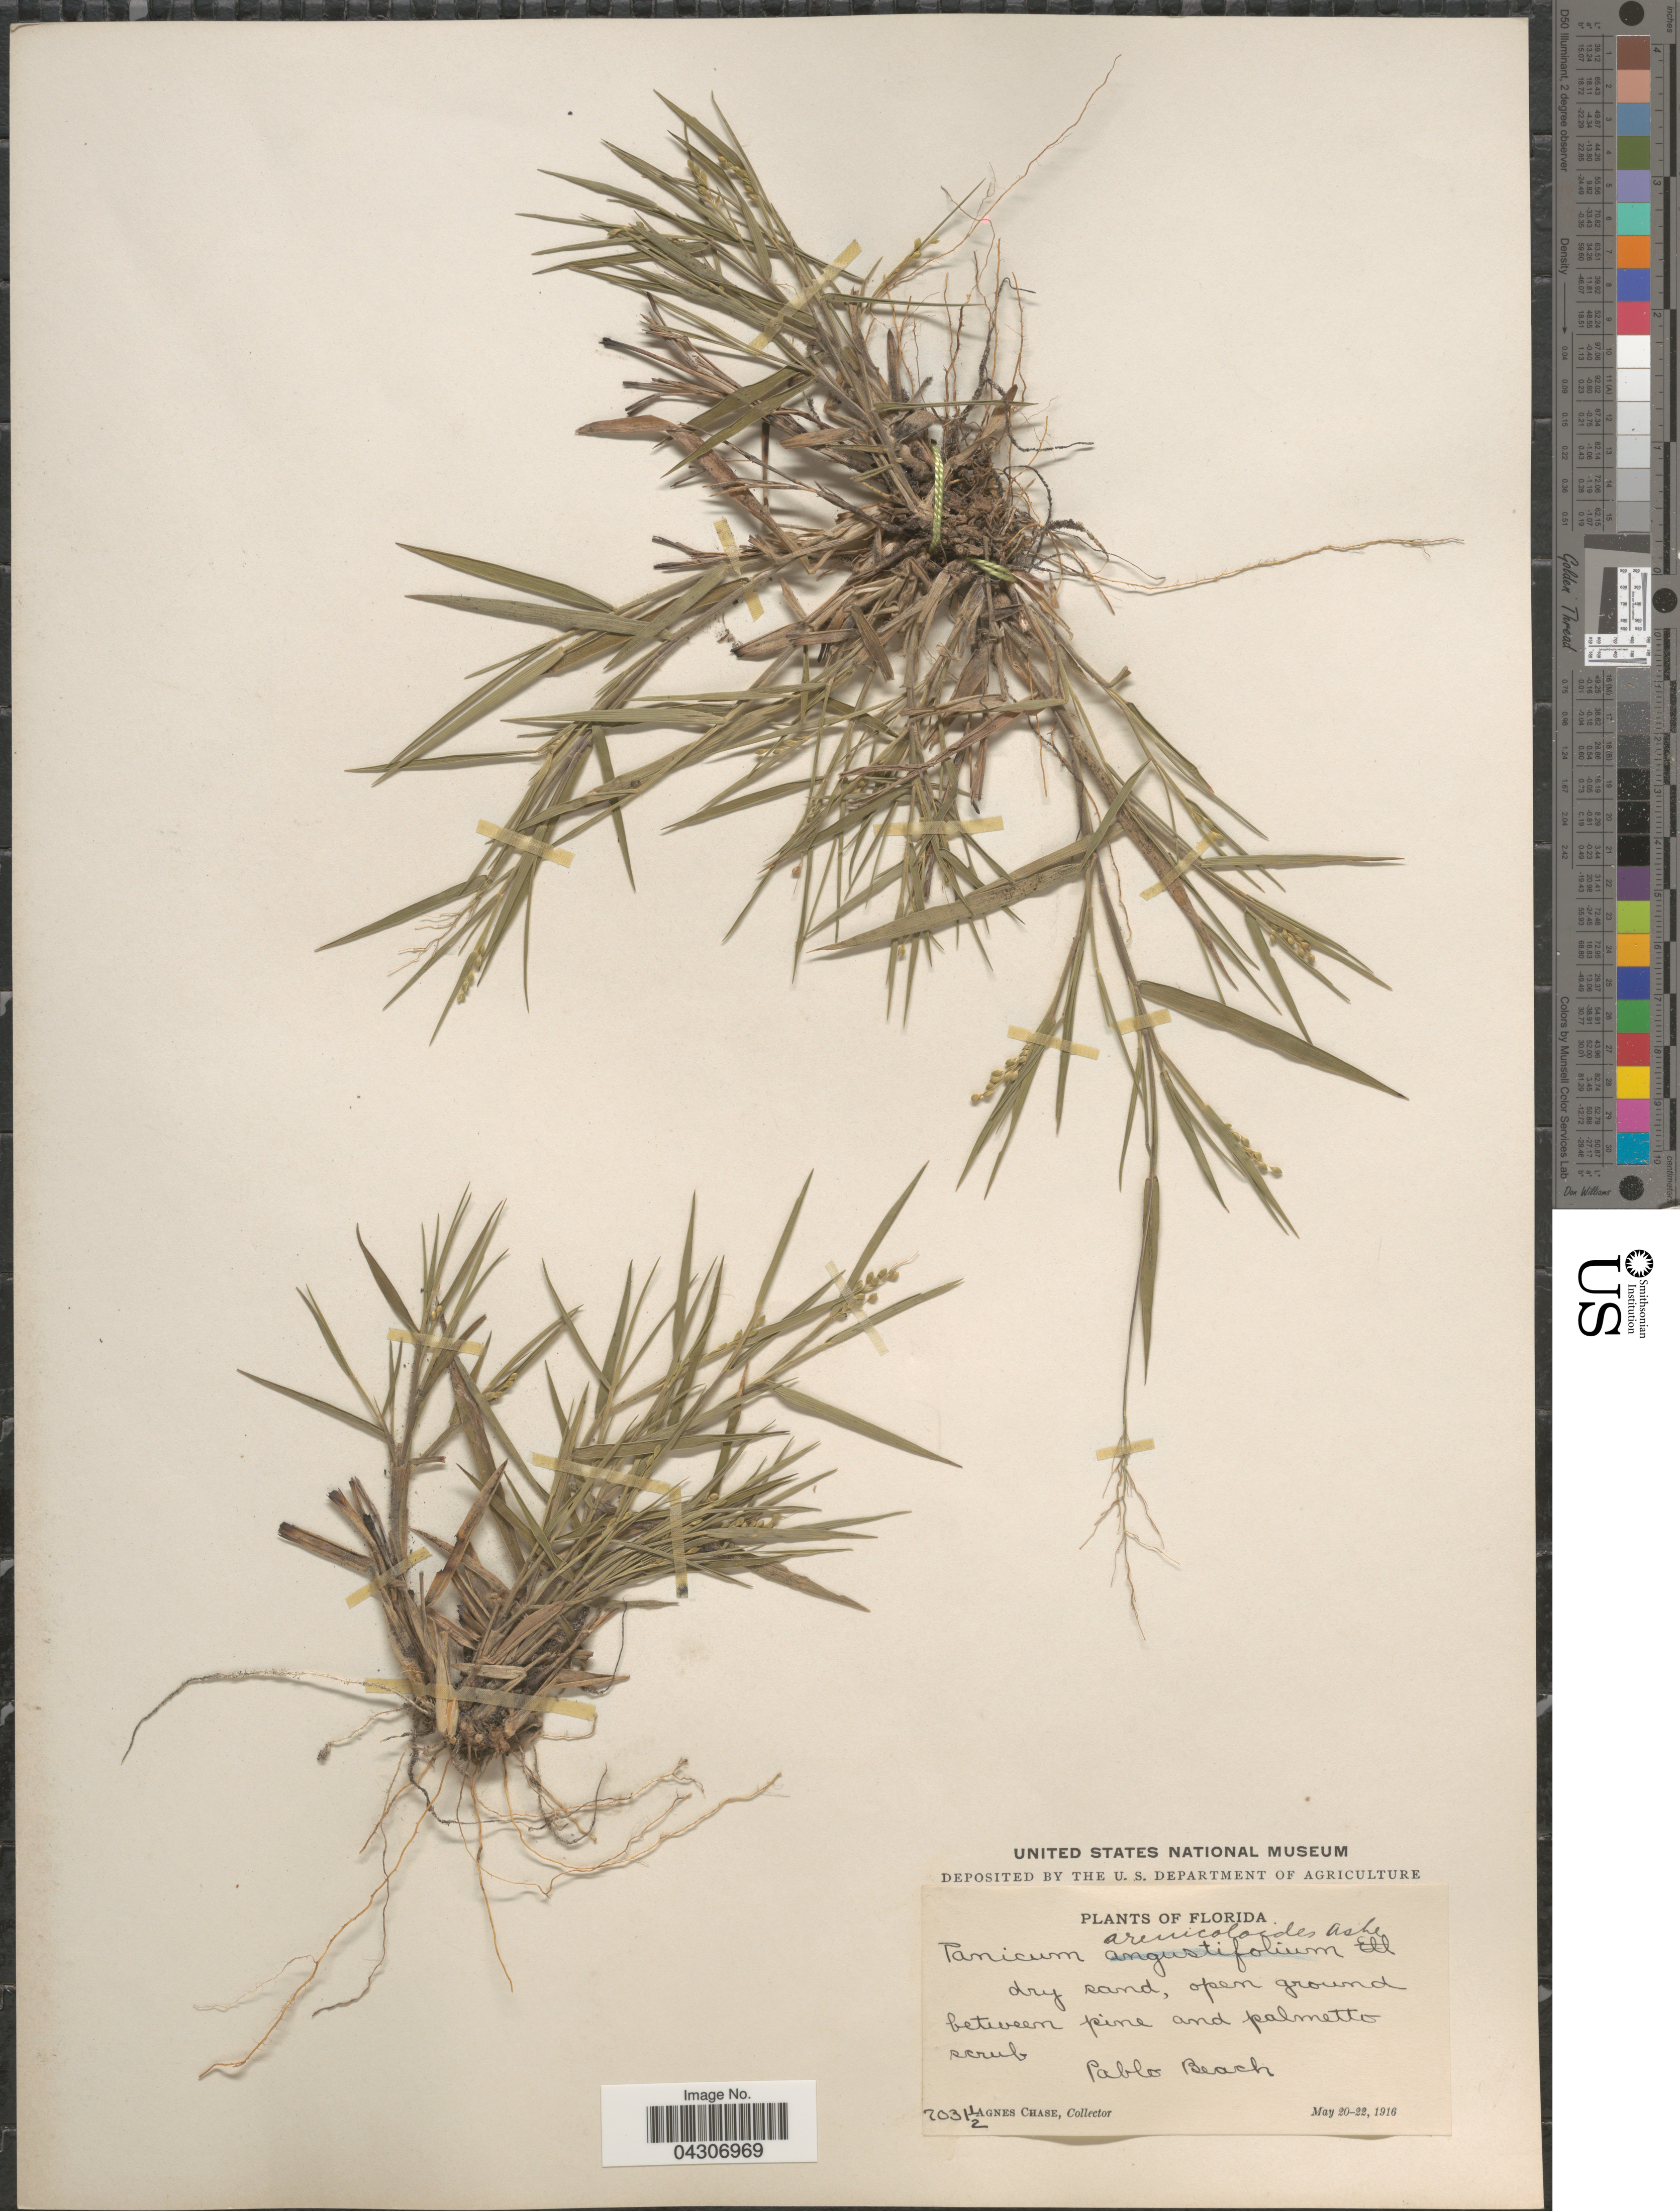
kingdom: Plantae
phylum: Tracheophyta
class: Liliopsida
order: Poales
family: Poaceae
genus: Dichanthelium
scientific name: Dichanthelium aciculare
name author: (Desv. ex Poir.) Gould & C.A. Clark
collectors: A. Chase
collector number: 2031½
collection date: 1916-05-20/1916-05-22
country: United States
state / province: Florida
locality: Pablo Beach.